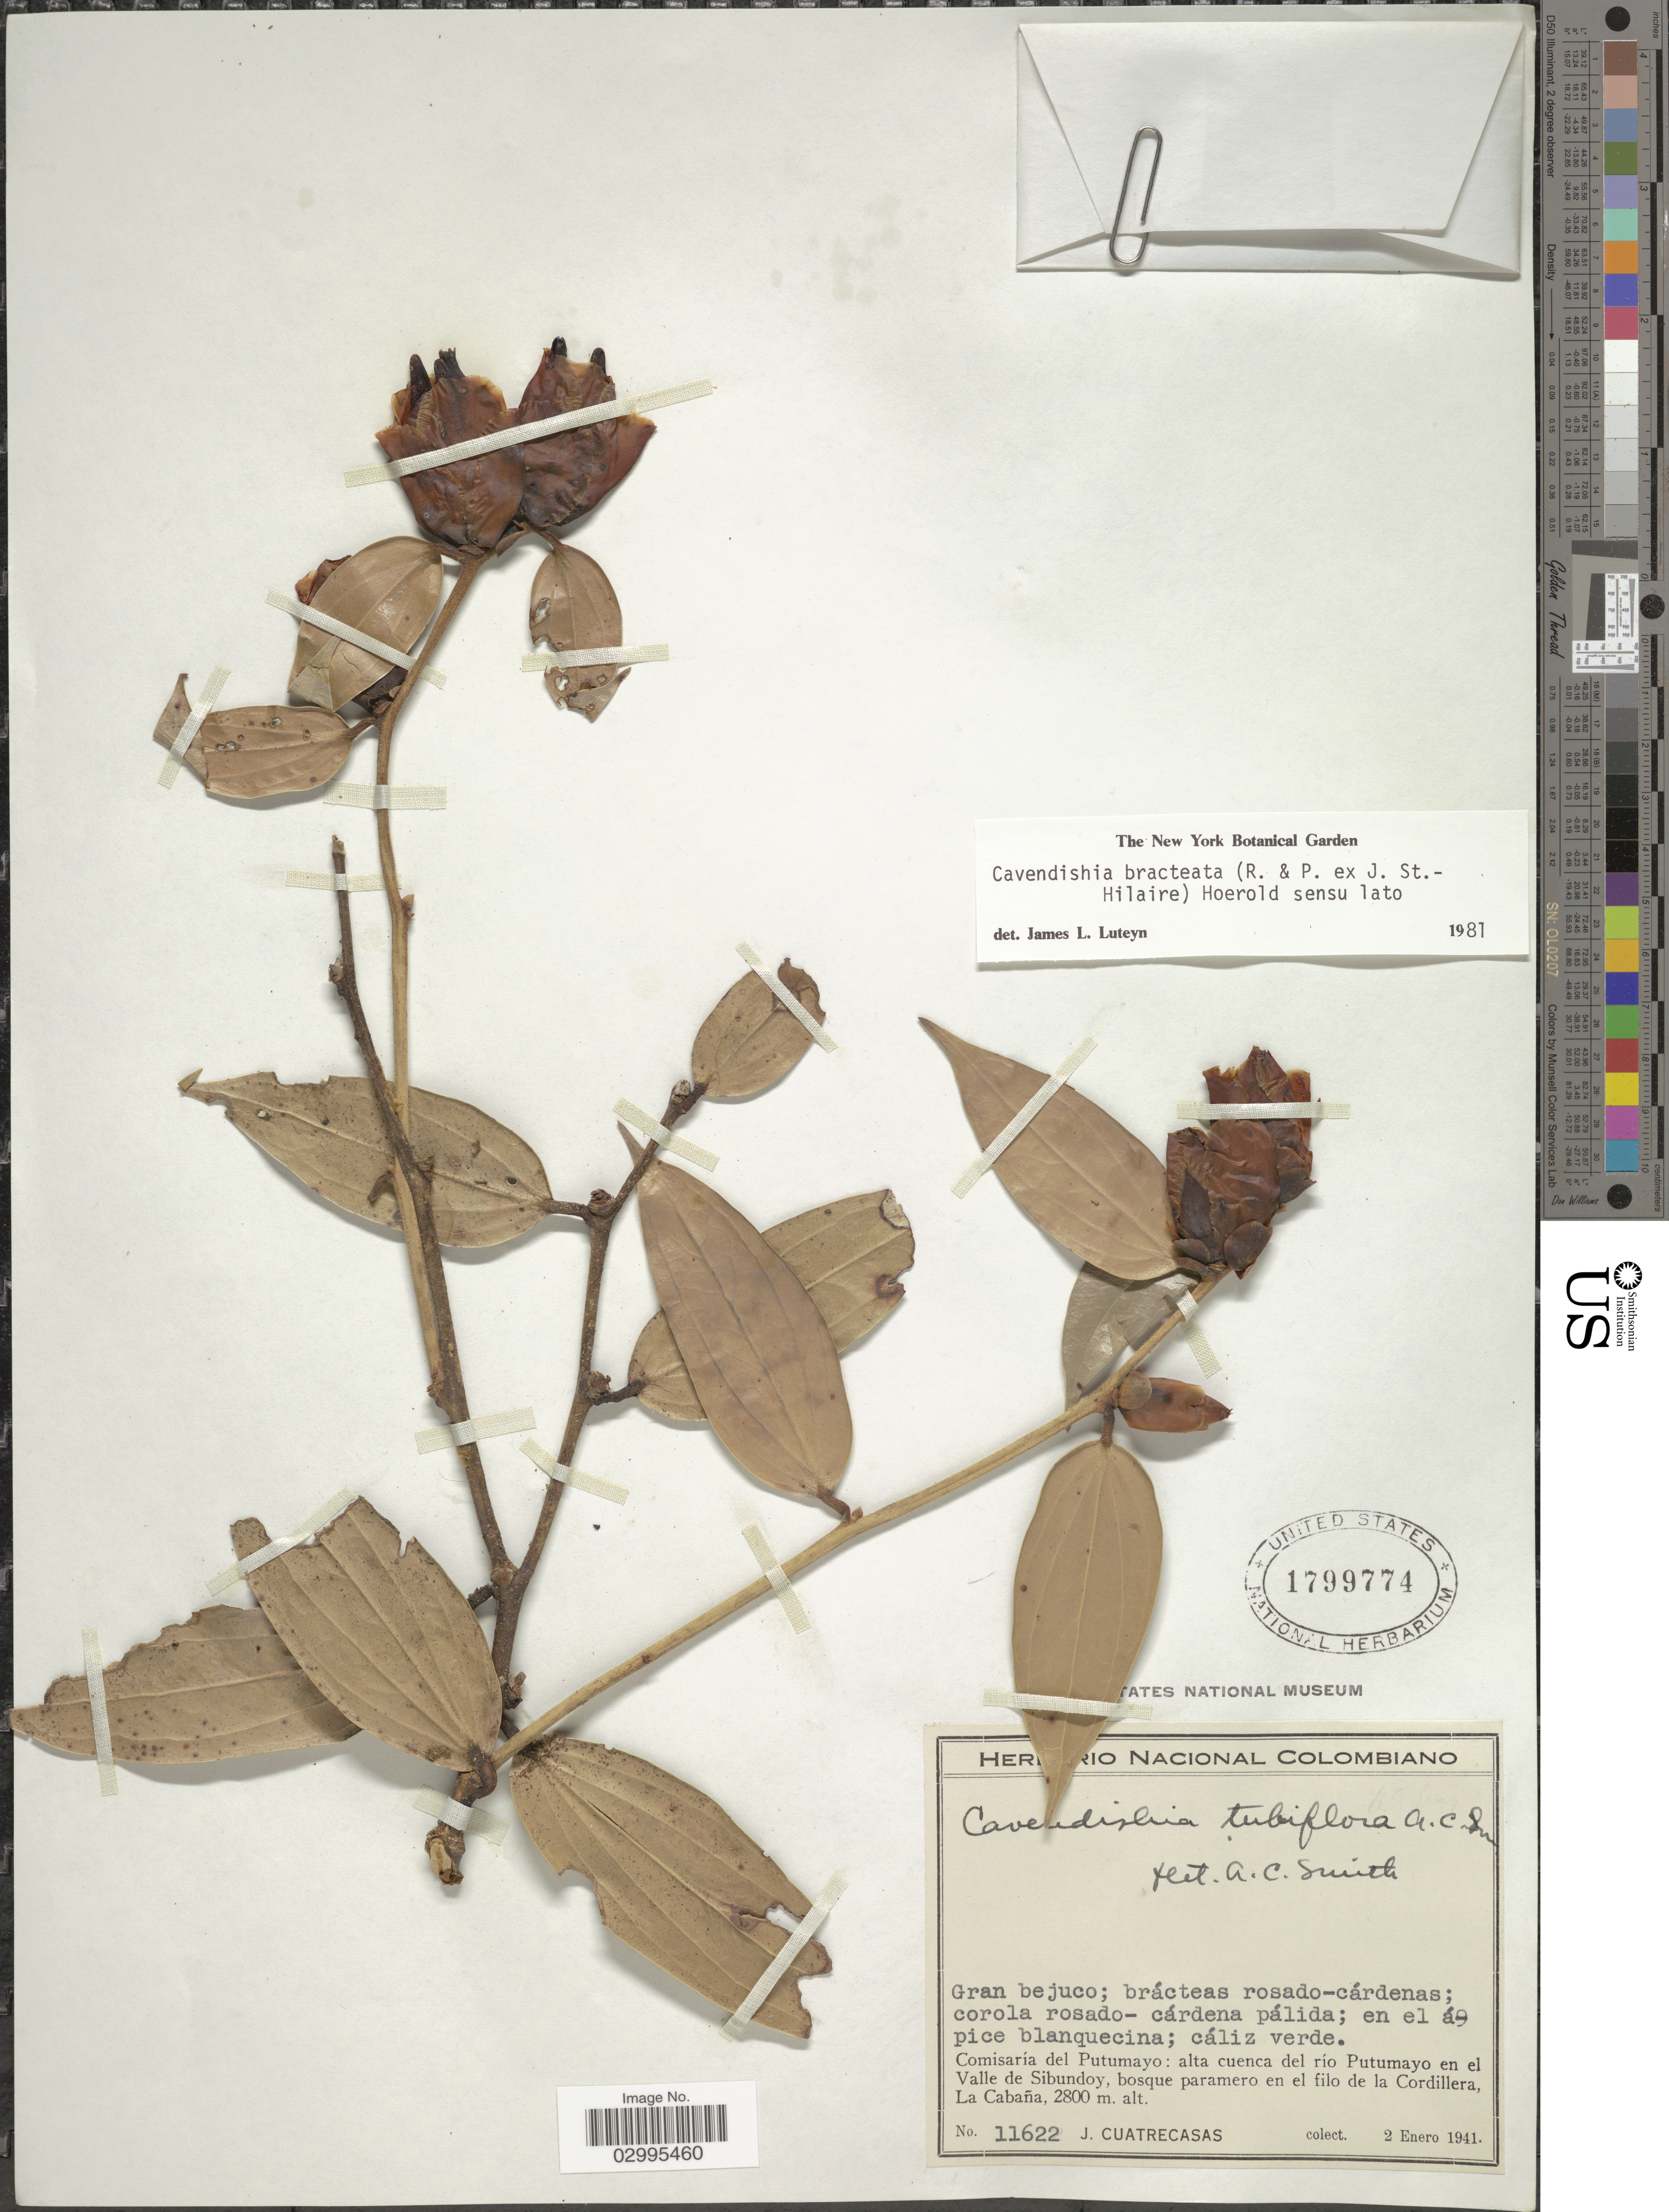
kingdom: Plantae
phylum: Tracheophyta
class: Magnoliopsida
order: Ericales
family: Ericaceae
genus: Cavendishia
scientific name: Cavendishia bracteata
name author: (Ruiz & Pav. ex J. St.-Hil.) Hoerold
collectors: J. Cuatrecasas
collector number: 11622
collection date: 1941-01-02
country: Colombia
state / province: Putumayo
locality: Gran bejuco; Comisaría del Putumayo: alta cuenca del río Putumayo en el Valle de Sibundoy, bosque paramero en el filo de la Cordillera, La Cabaña.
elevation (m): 2800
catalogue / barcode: US 1799774